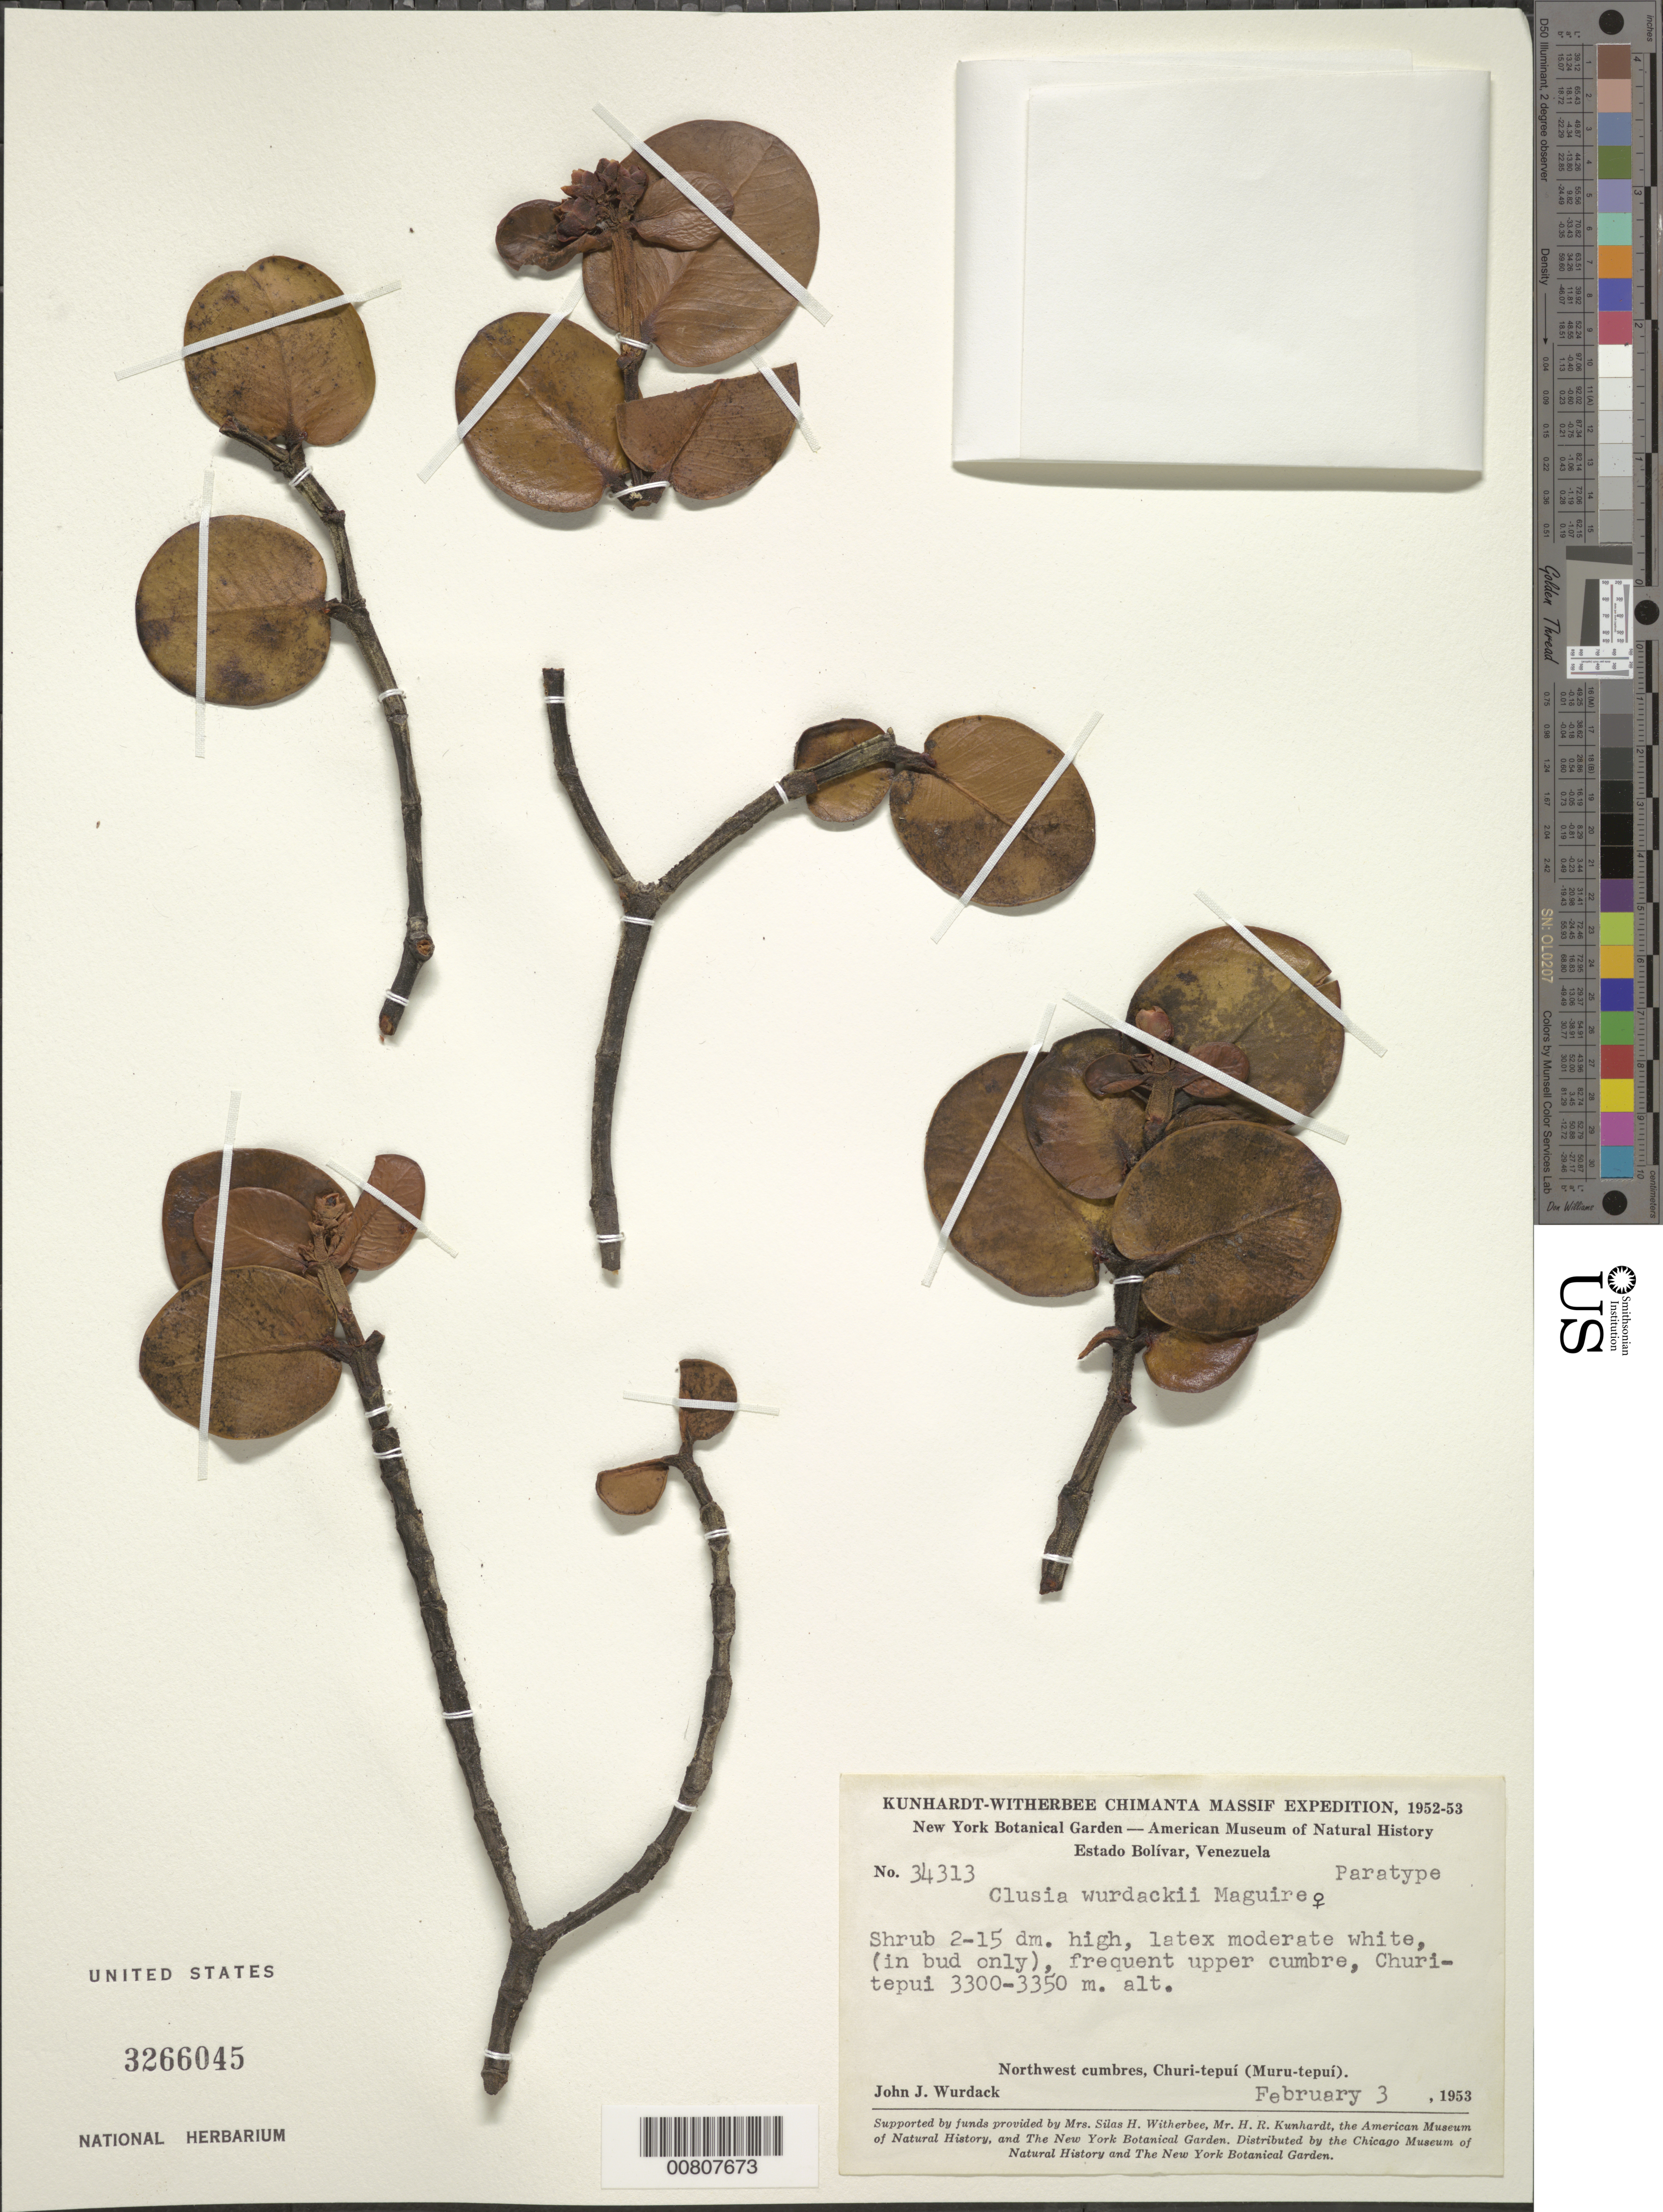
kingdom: Plantae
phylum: Tracheophyta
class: Magnoliopsida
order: Malpighiales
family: Clusiaceae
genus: Clusia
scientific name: Clusia wurdackii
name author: Maguire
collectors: J. J. Wurdack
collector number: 34313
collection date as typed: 3-Feb-53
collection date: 1953-02-03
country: Venezuela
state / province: Bolívar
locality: Churi-tepuí (Muru-tepuí), upper cumbre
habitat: Upper cumbre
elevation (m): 3300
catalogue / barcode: US 3266045